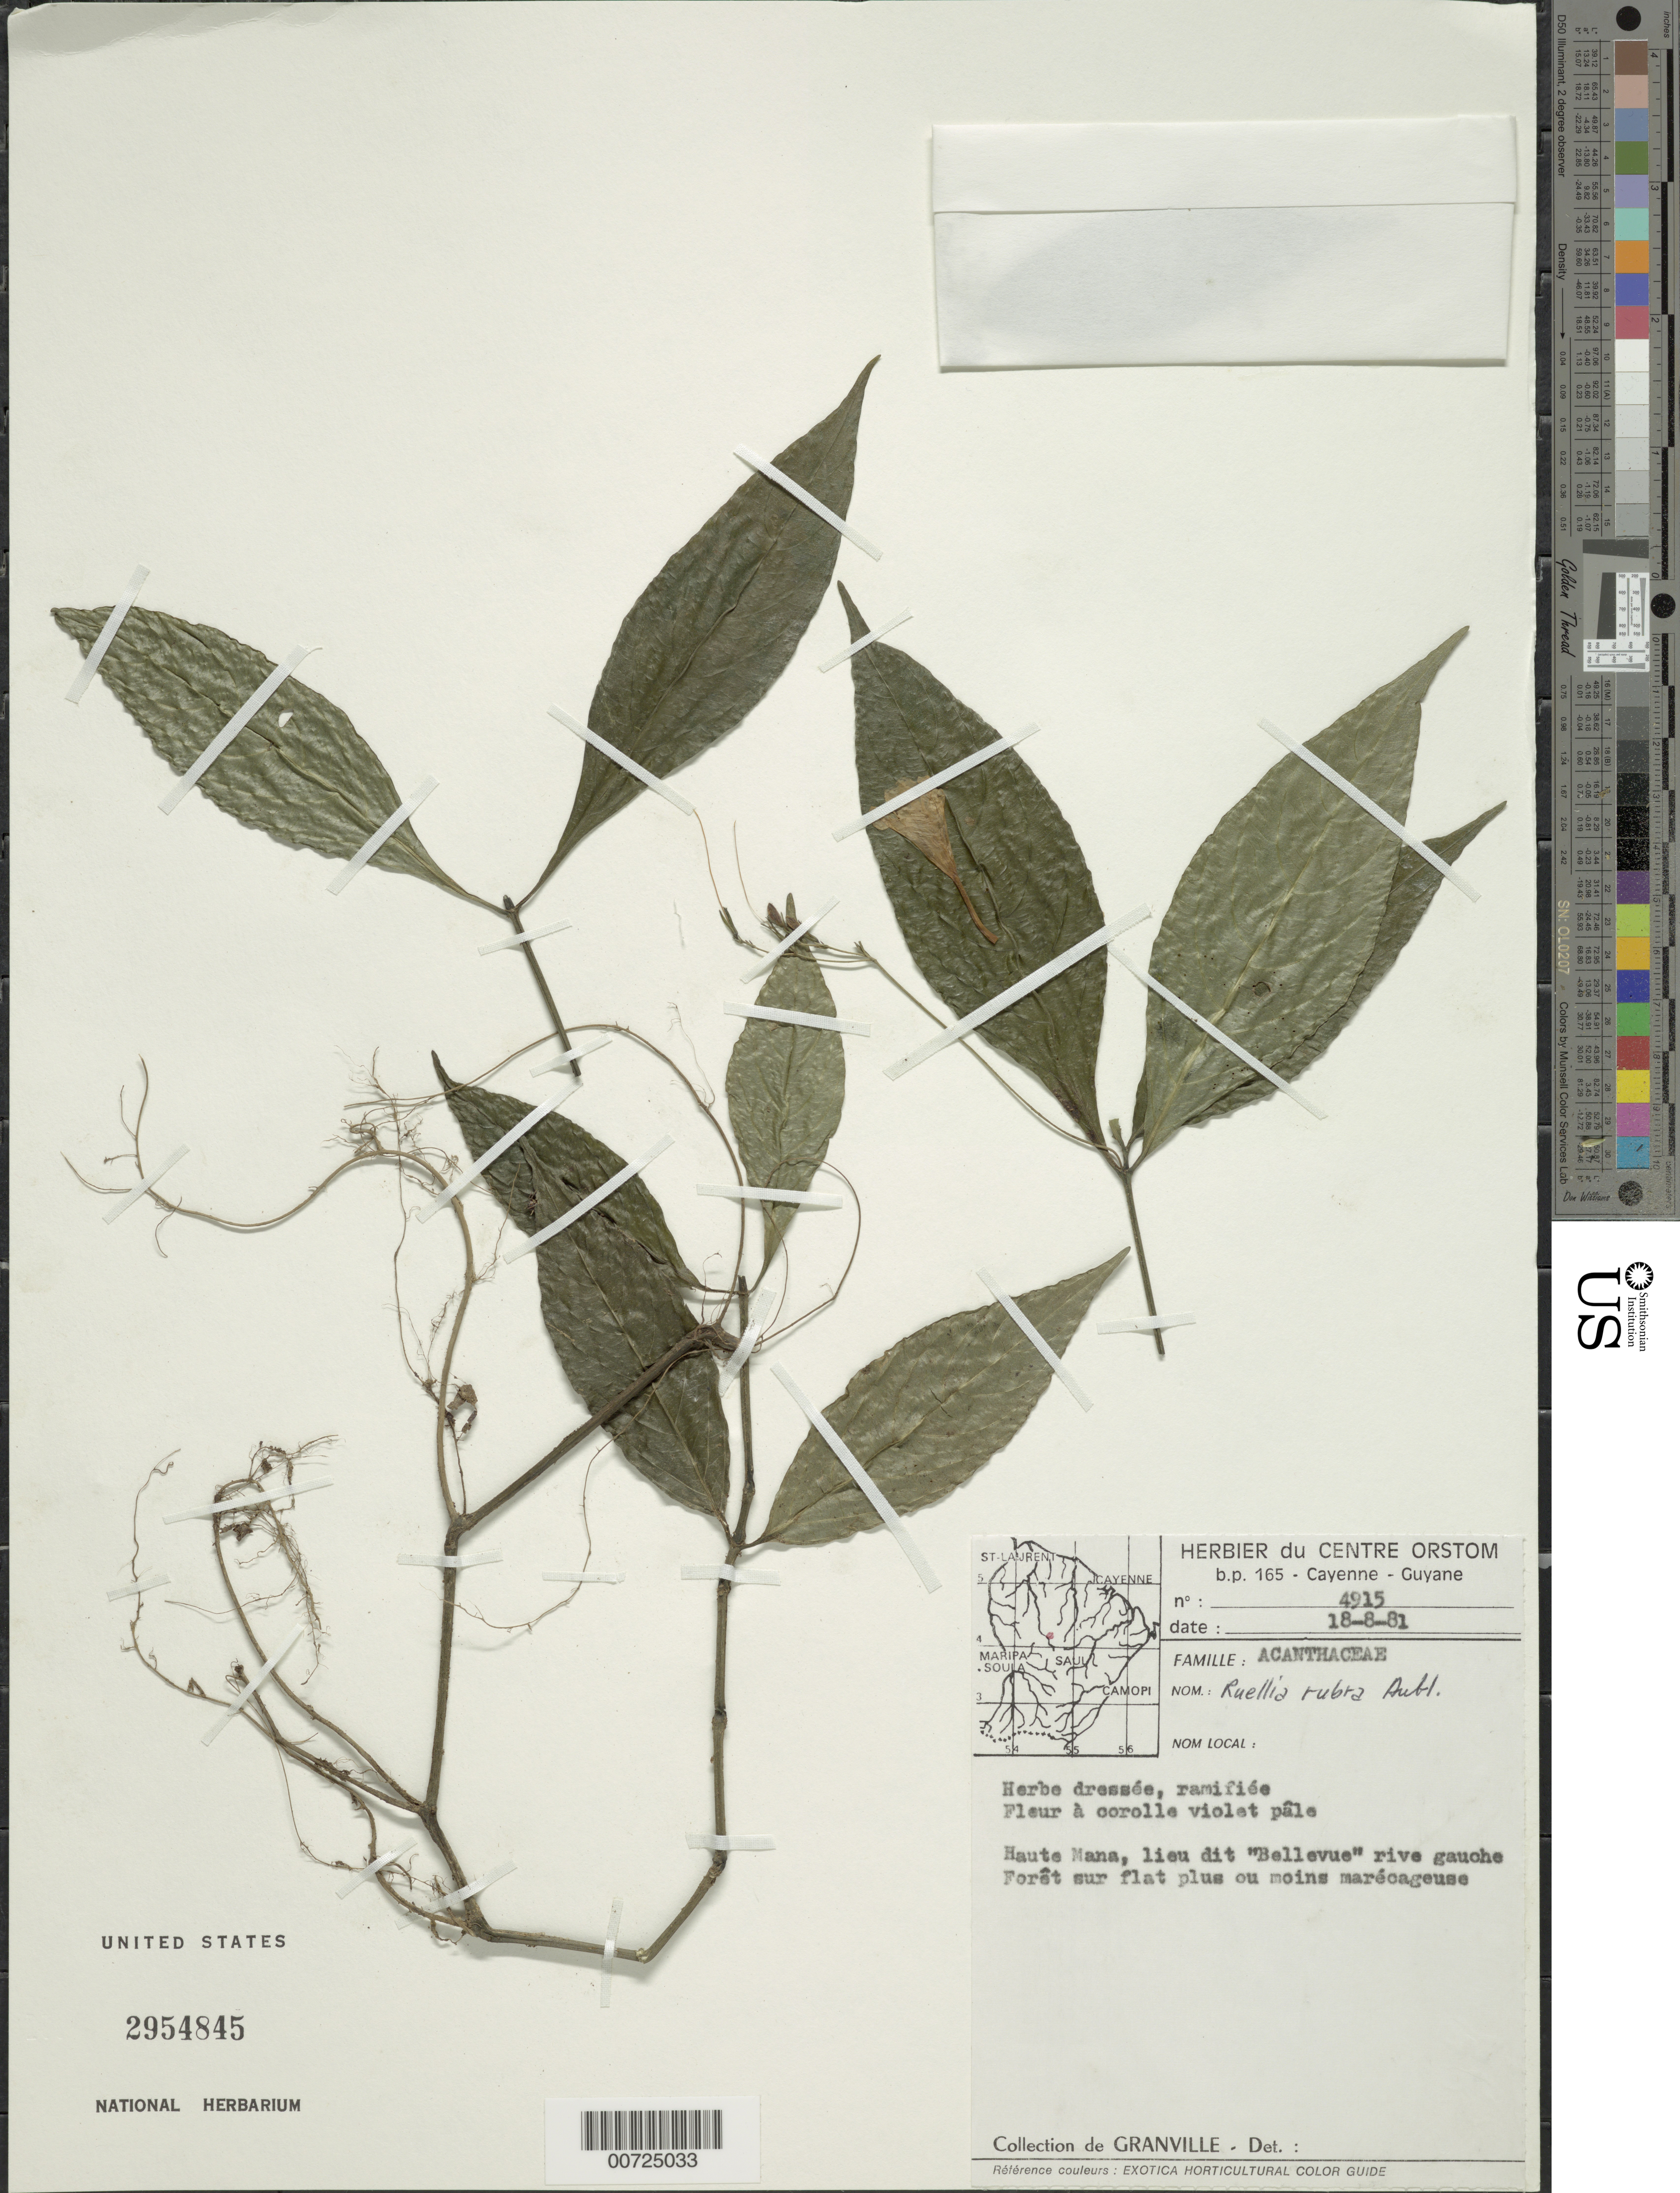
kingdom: Plantae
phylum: Tracheophyta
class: Magnoliopsida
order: Lamiales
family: Acanthaceae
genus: Ruellia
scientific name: Ruellia rubra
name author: Aubl.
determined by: Wasshausen, Dieter C., (BOT), Smithsonian Institution - National Museum of Natural History (UNITED STATES)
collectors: J.-J. de Granville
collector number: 4915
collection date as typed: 18-Aug-81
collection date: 1981-08-18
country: French Guiana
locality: Haute Riv. Mana, lieu dit "Bellevue"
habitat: Forest on flat, somewhat marshy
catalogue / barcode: US 2954845